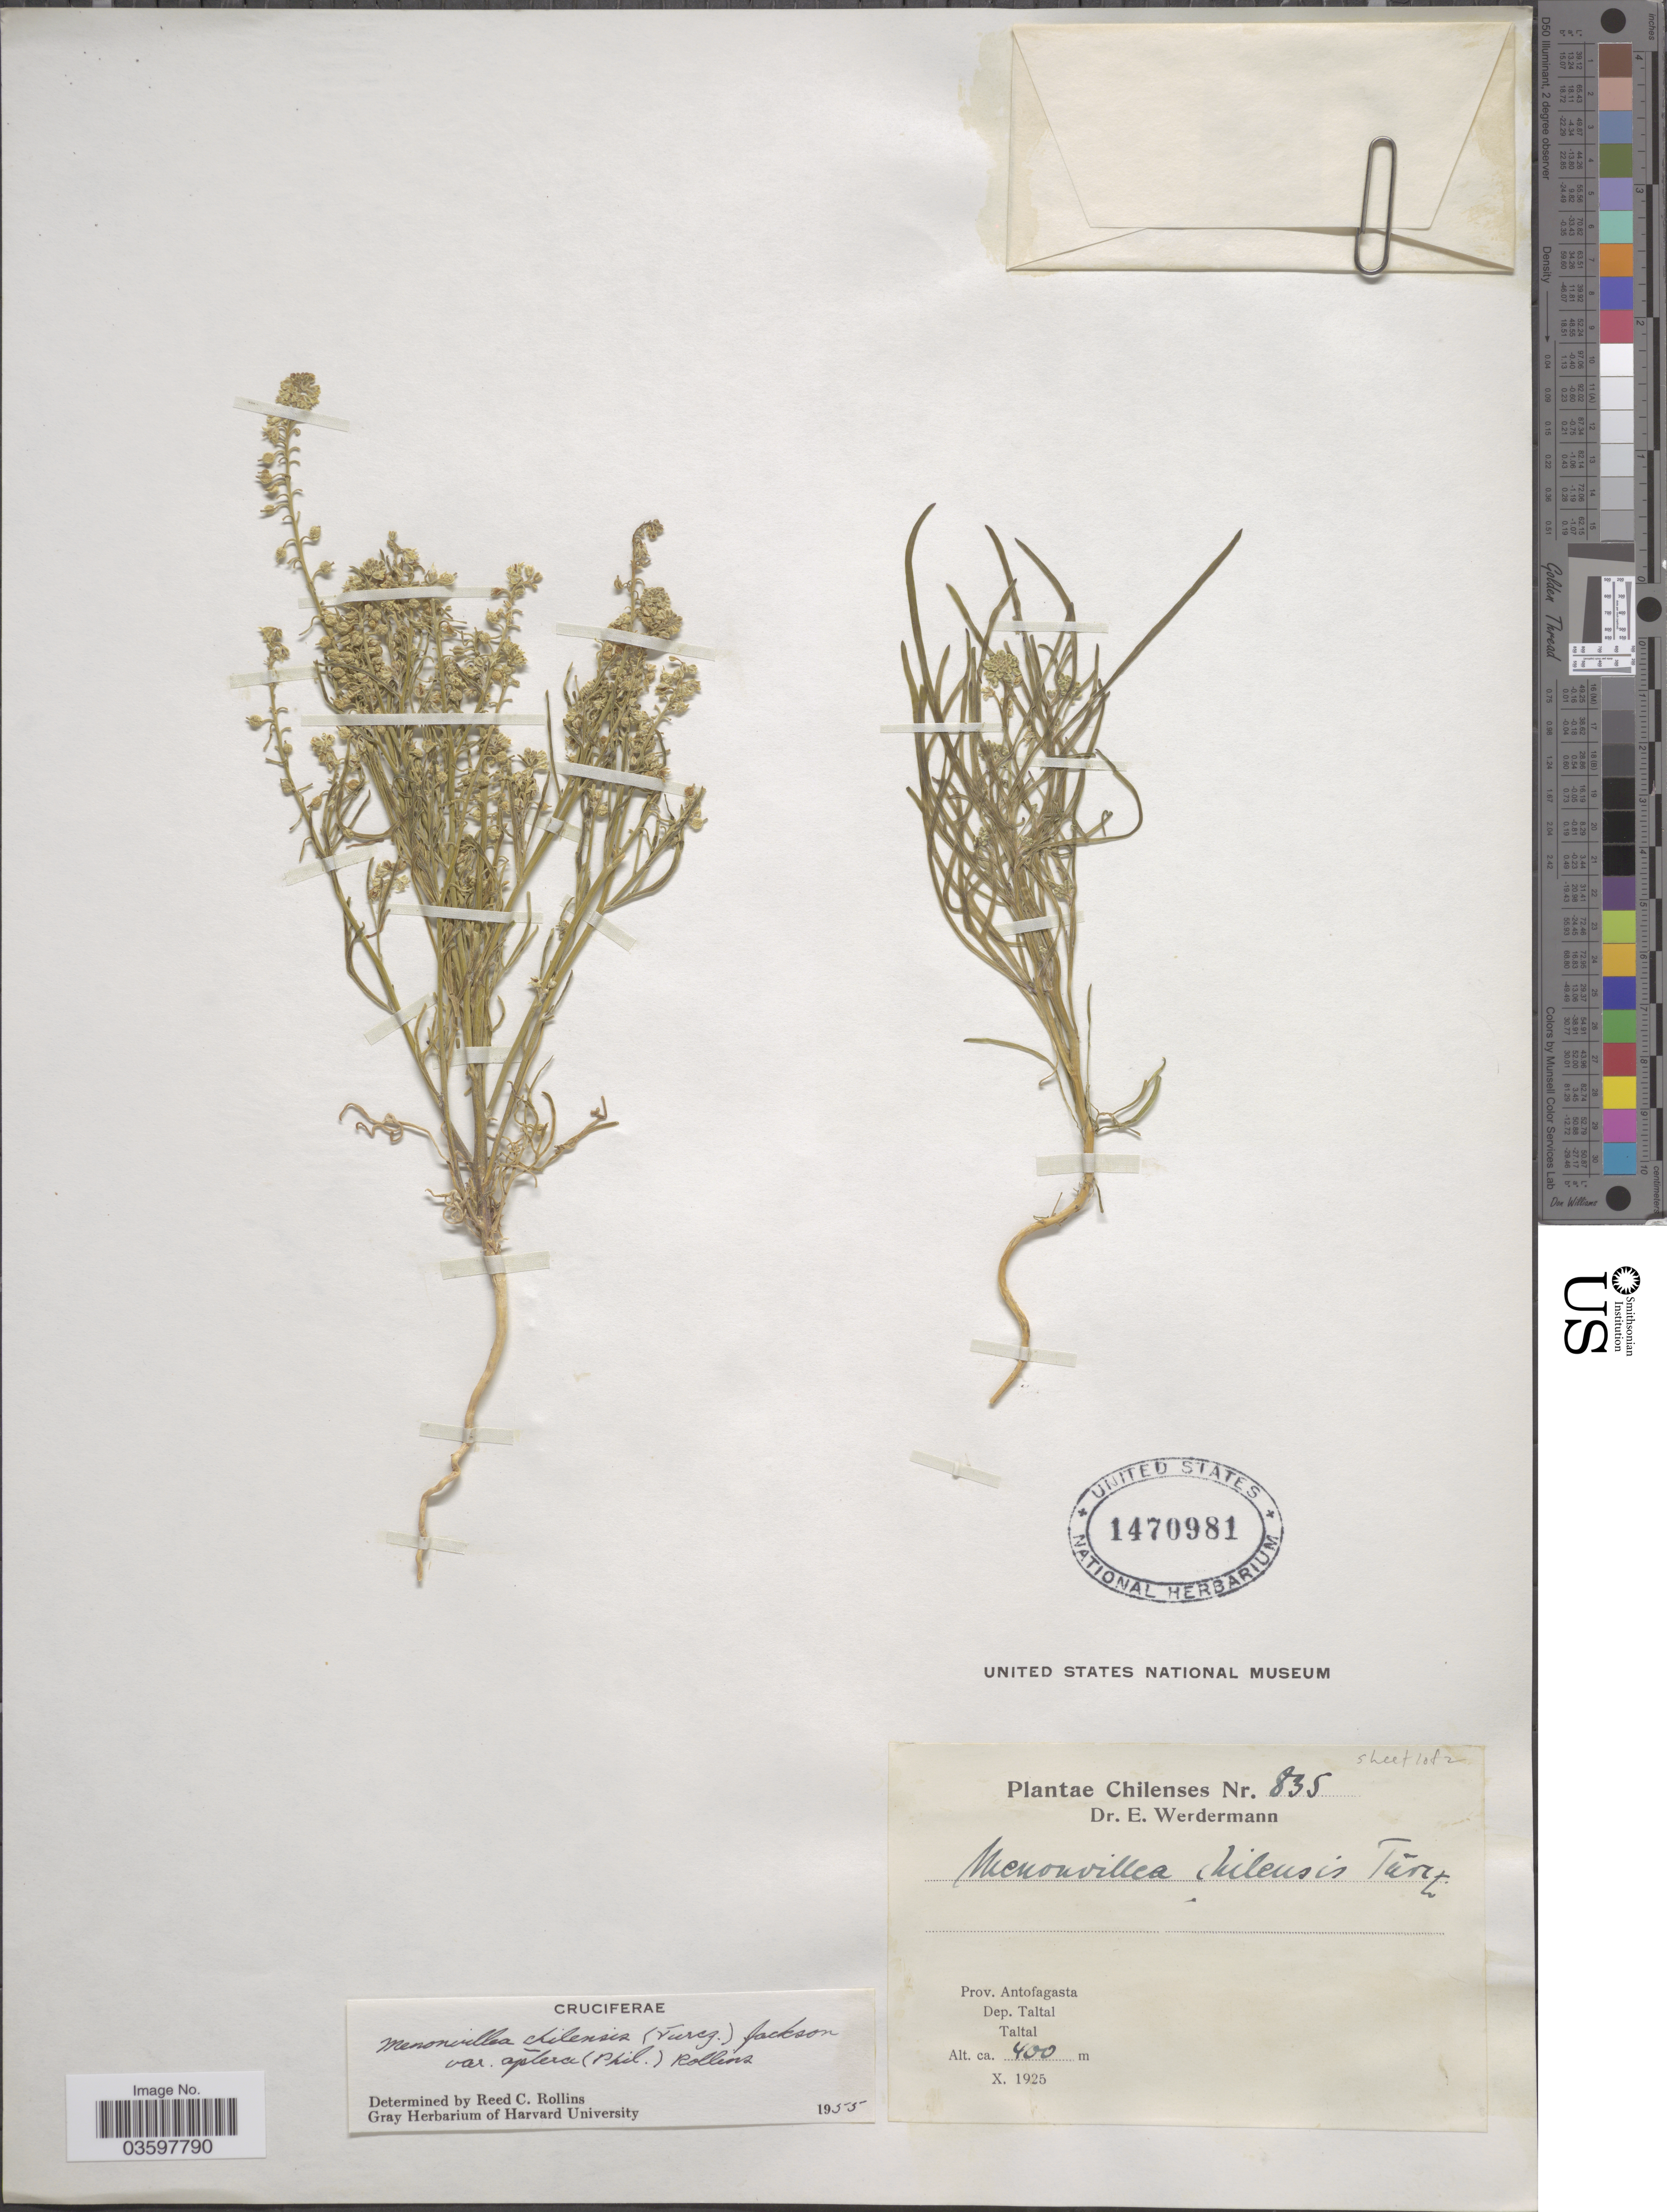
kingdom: Plantae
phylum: Tracheophyta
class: Magnoliopsida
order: Brassicales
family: Brassicaceae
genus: Menonvillea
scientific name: Menonvillea chilensis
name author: (Turcz.) B.D. Jacks.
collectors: E. Werdermann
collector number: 835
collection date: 1925-10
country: Chile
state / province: Antofagasta (II)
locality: Dep. Taltal. Taltal.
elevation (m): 400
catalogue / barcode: US 1470981